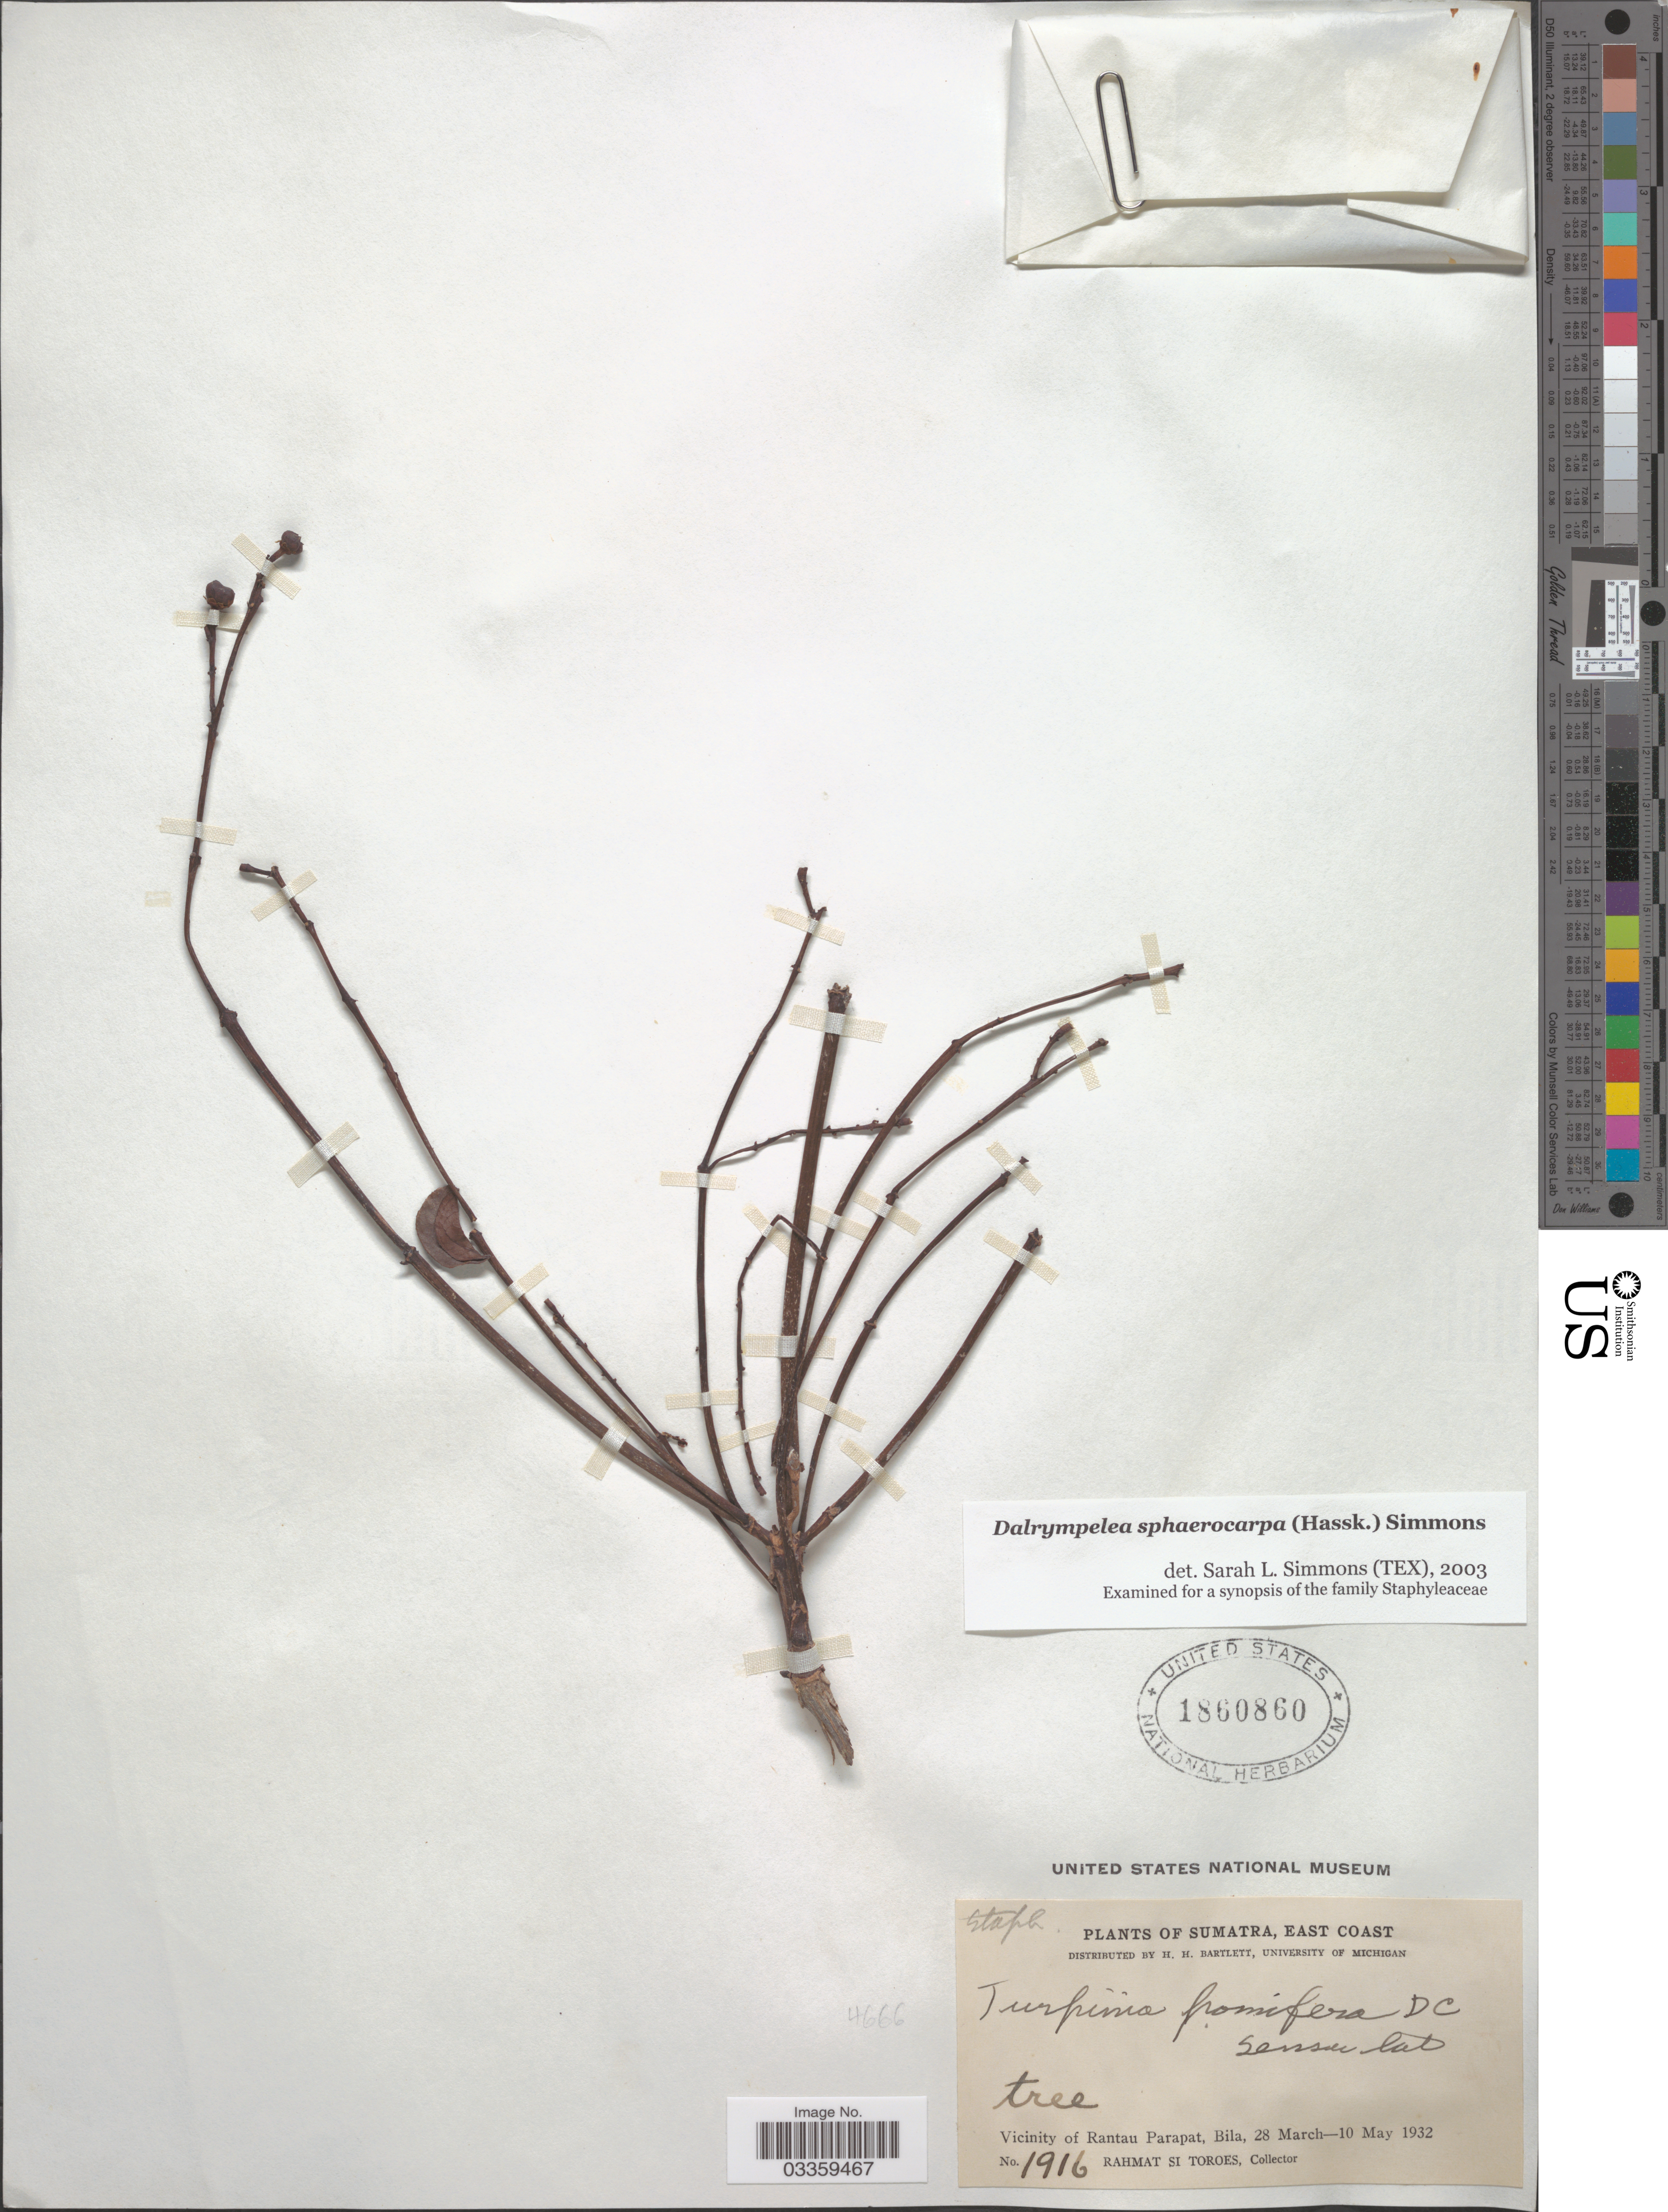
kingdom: Plantae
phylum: Tracheophyta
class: Magnoliopsida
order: Crossosomatales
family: Staphyleaceae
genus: Dalrympelea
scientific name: Dalrympelea sphaerocarpa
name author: (Hassk.) Nor-Ezzaw.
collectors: Rahmat Si Boeea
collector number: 1916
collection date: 1932-03-28/1932-05-10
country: Indonesia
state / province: Sumatra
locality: East Coast. Vicinity of Rantau Parapat, Bila.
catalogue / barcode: US 1860860